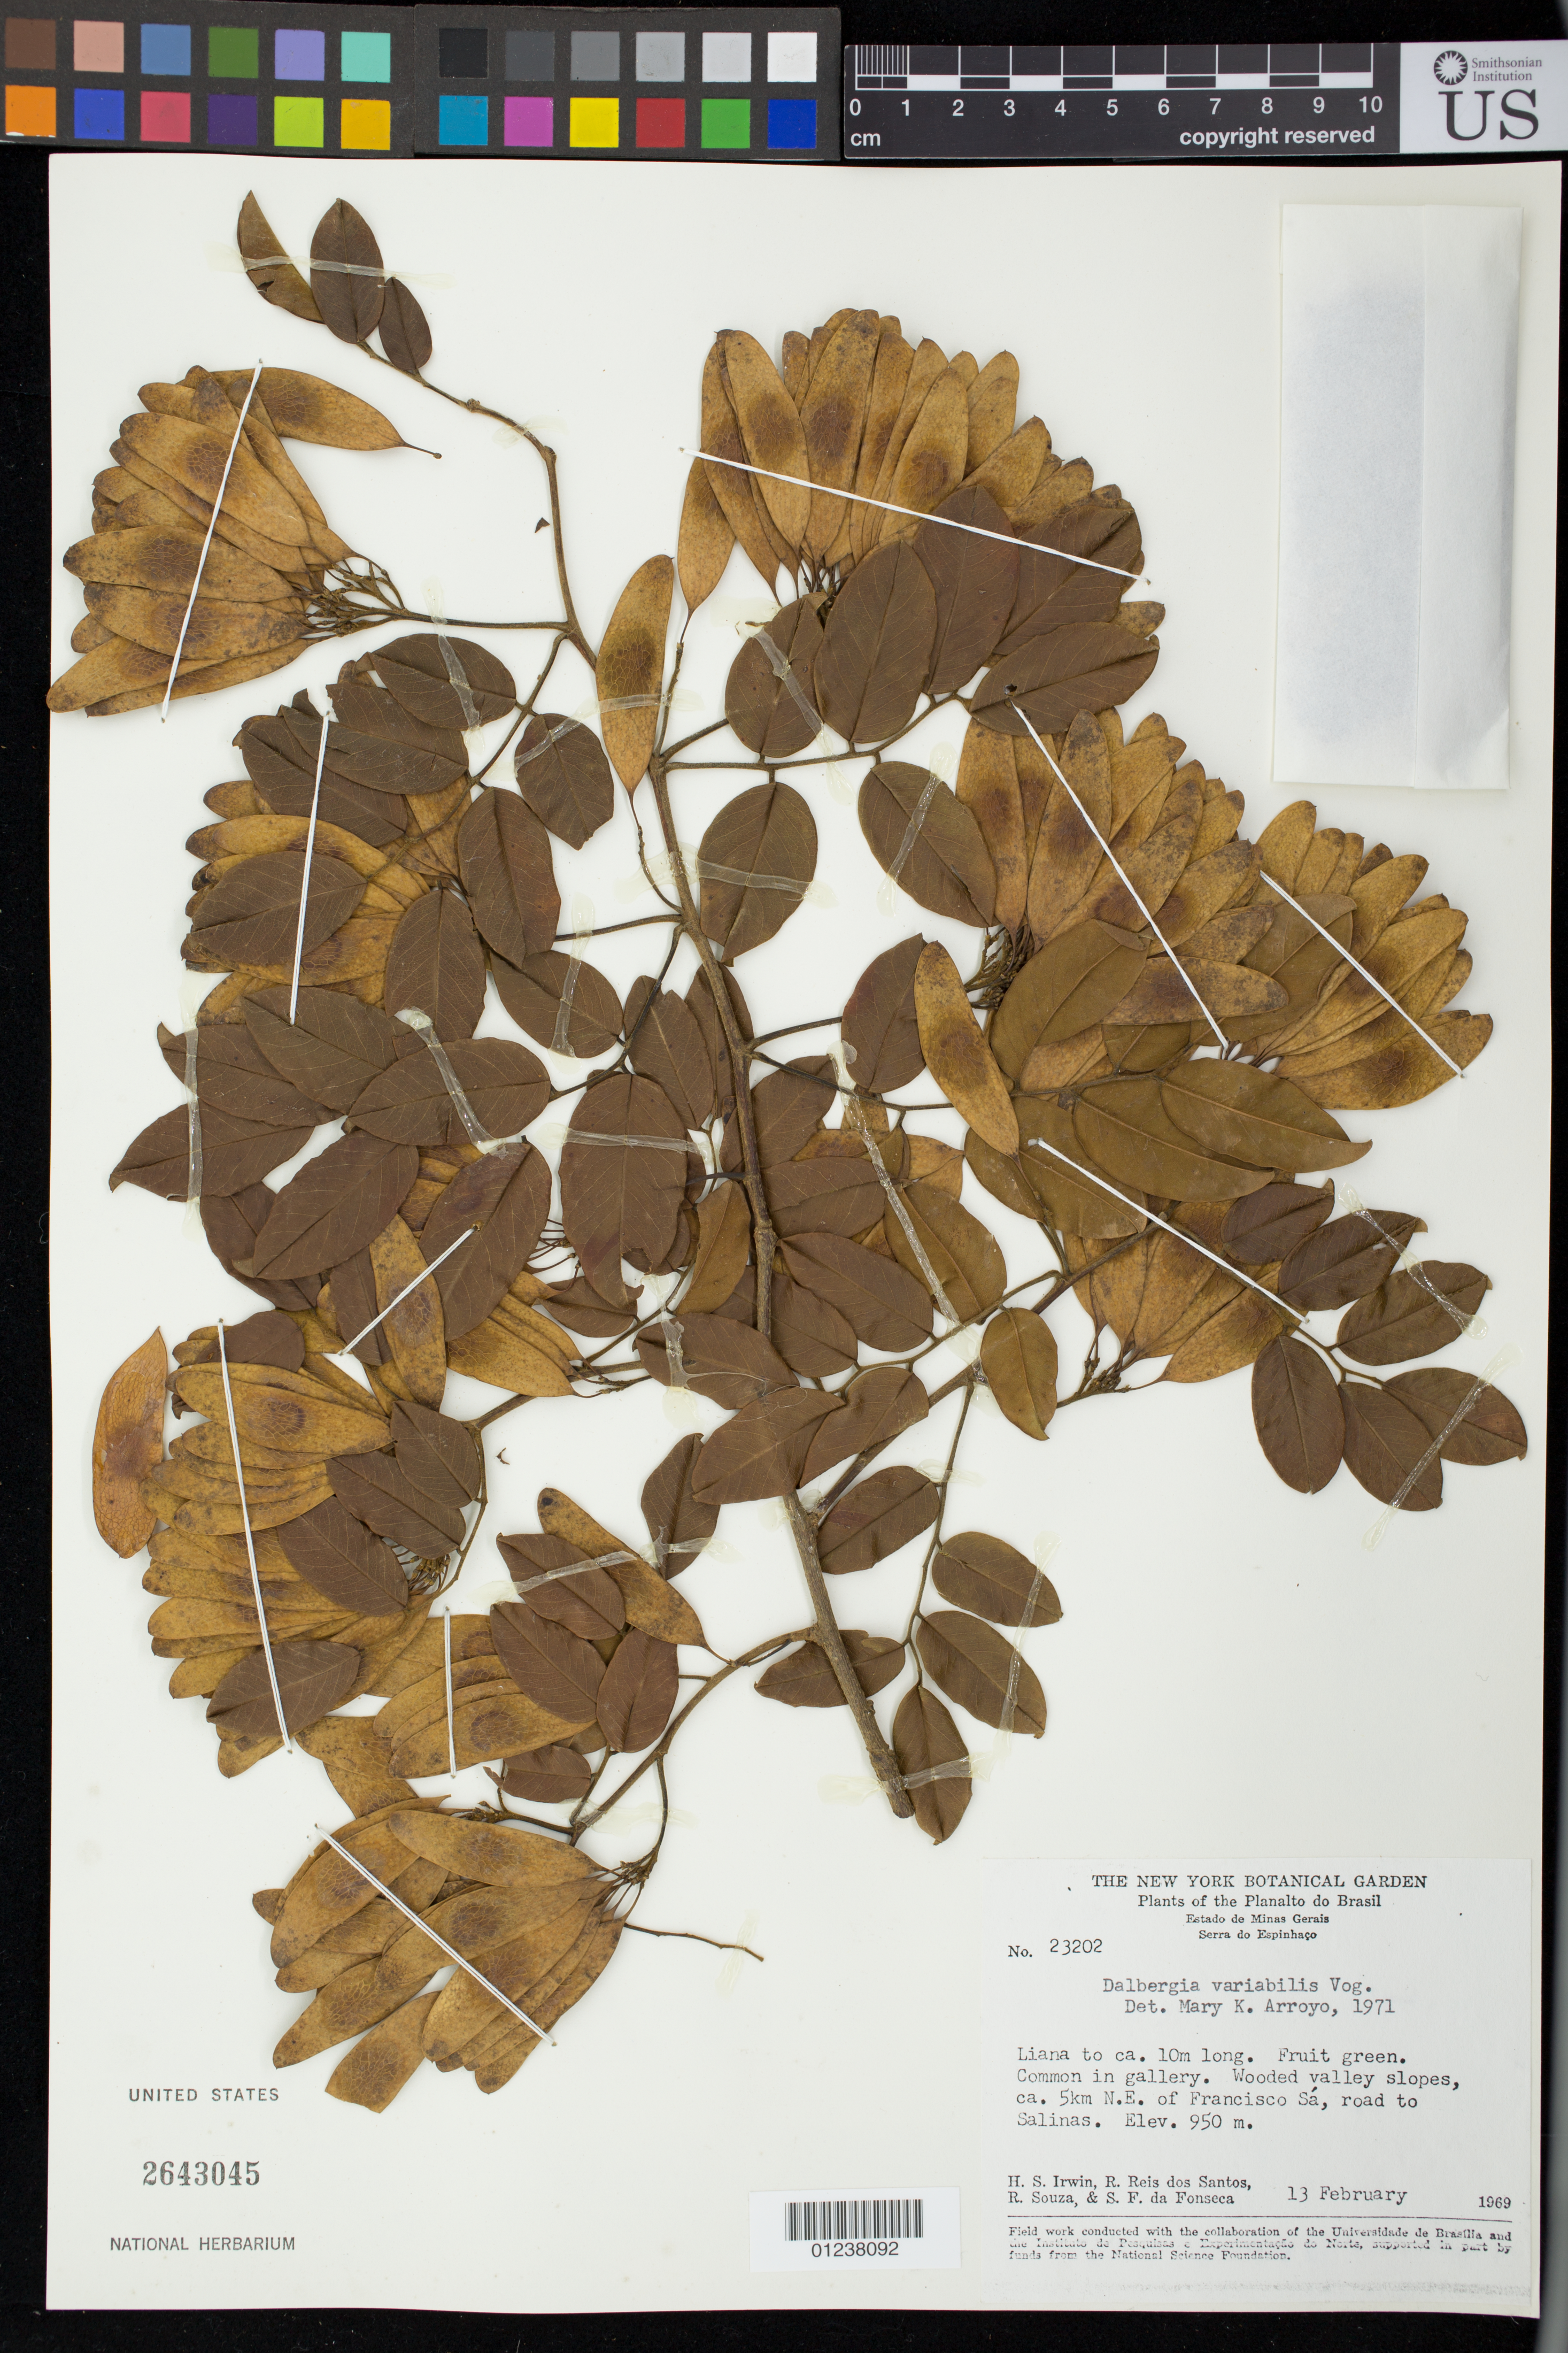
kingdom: Plantae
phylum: Tracheophyta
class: Magnoliopsida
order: Fabales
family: Fabaceae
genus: Dalbergia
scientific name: Dalbergia frutescens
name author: (Vell.) Britton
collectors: H. Irwin, R. Reis dos Santos, R. Souza & S. G. Fonsêca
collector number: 23202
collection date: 1969-02-13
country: Brazil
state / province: Minas Gerais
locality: ca 5km N.E. of Francisco Sa, road to Salinas, Serra do Espinhaco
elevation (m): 950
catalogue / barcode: US 2643045